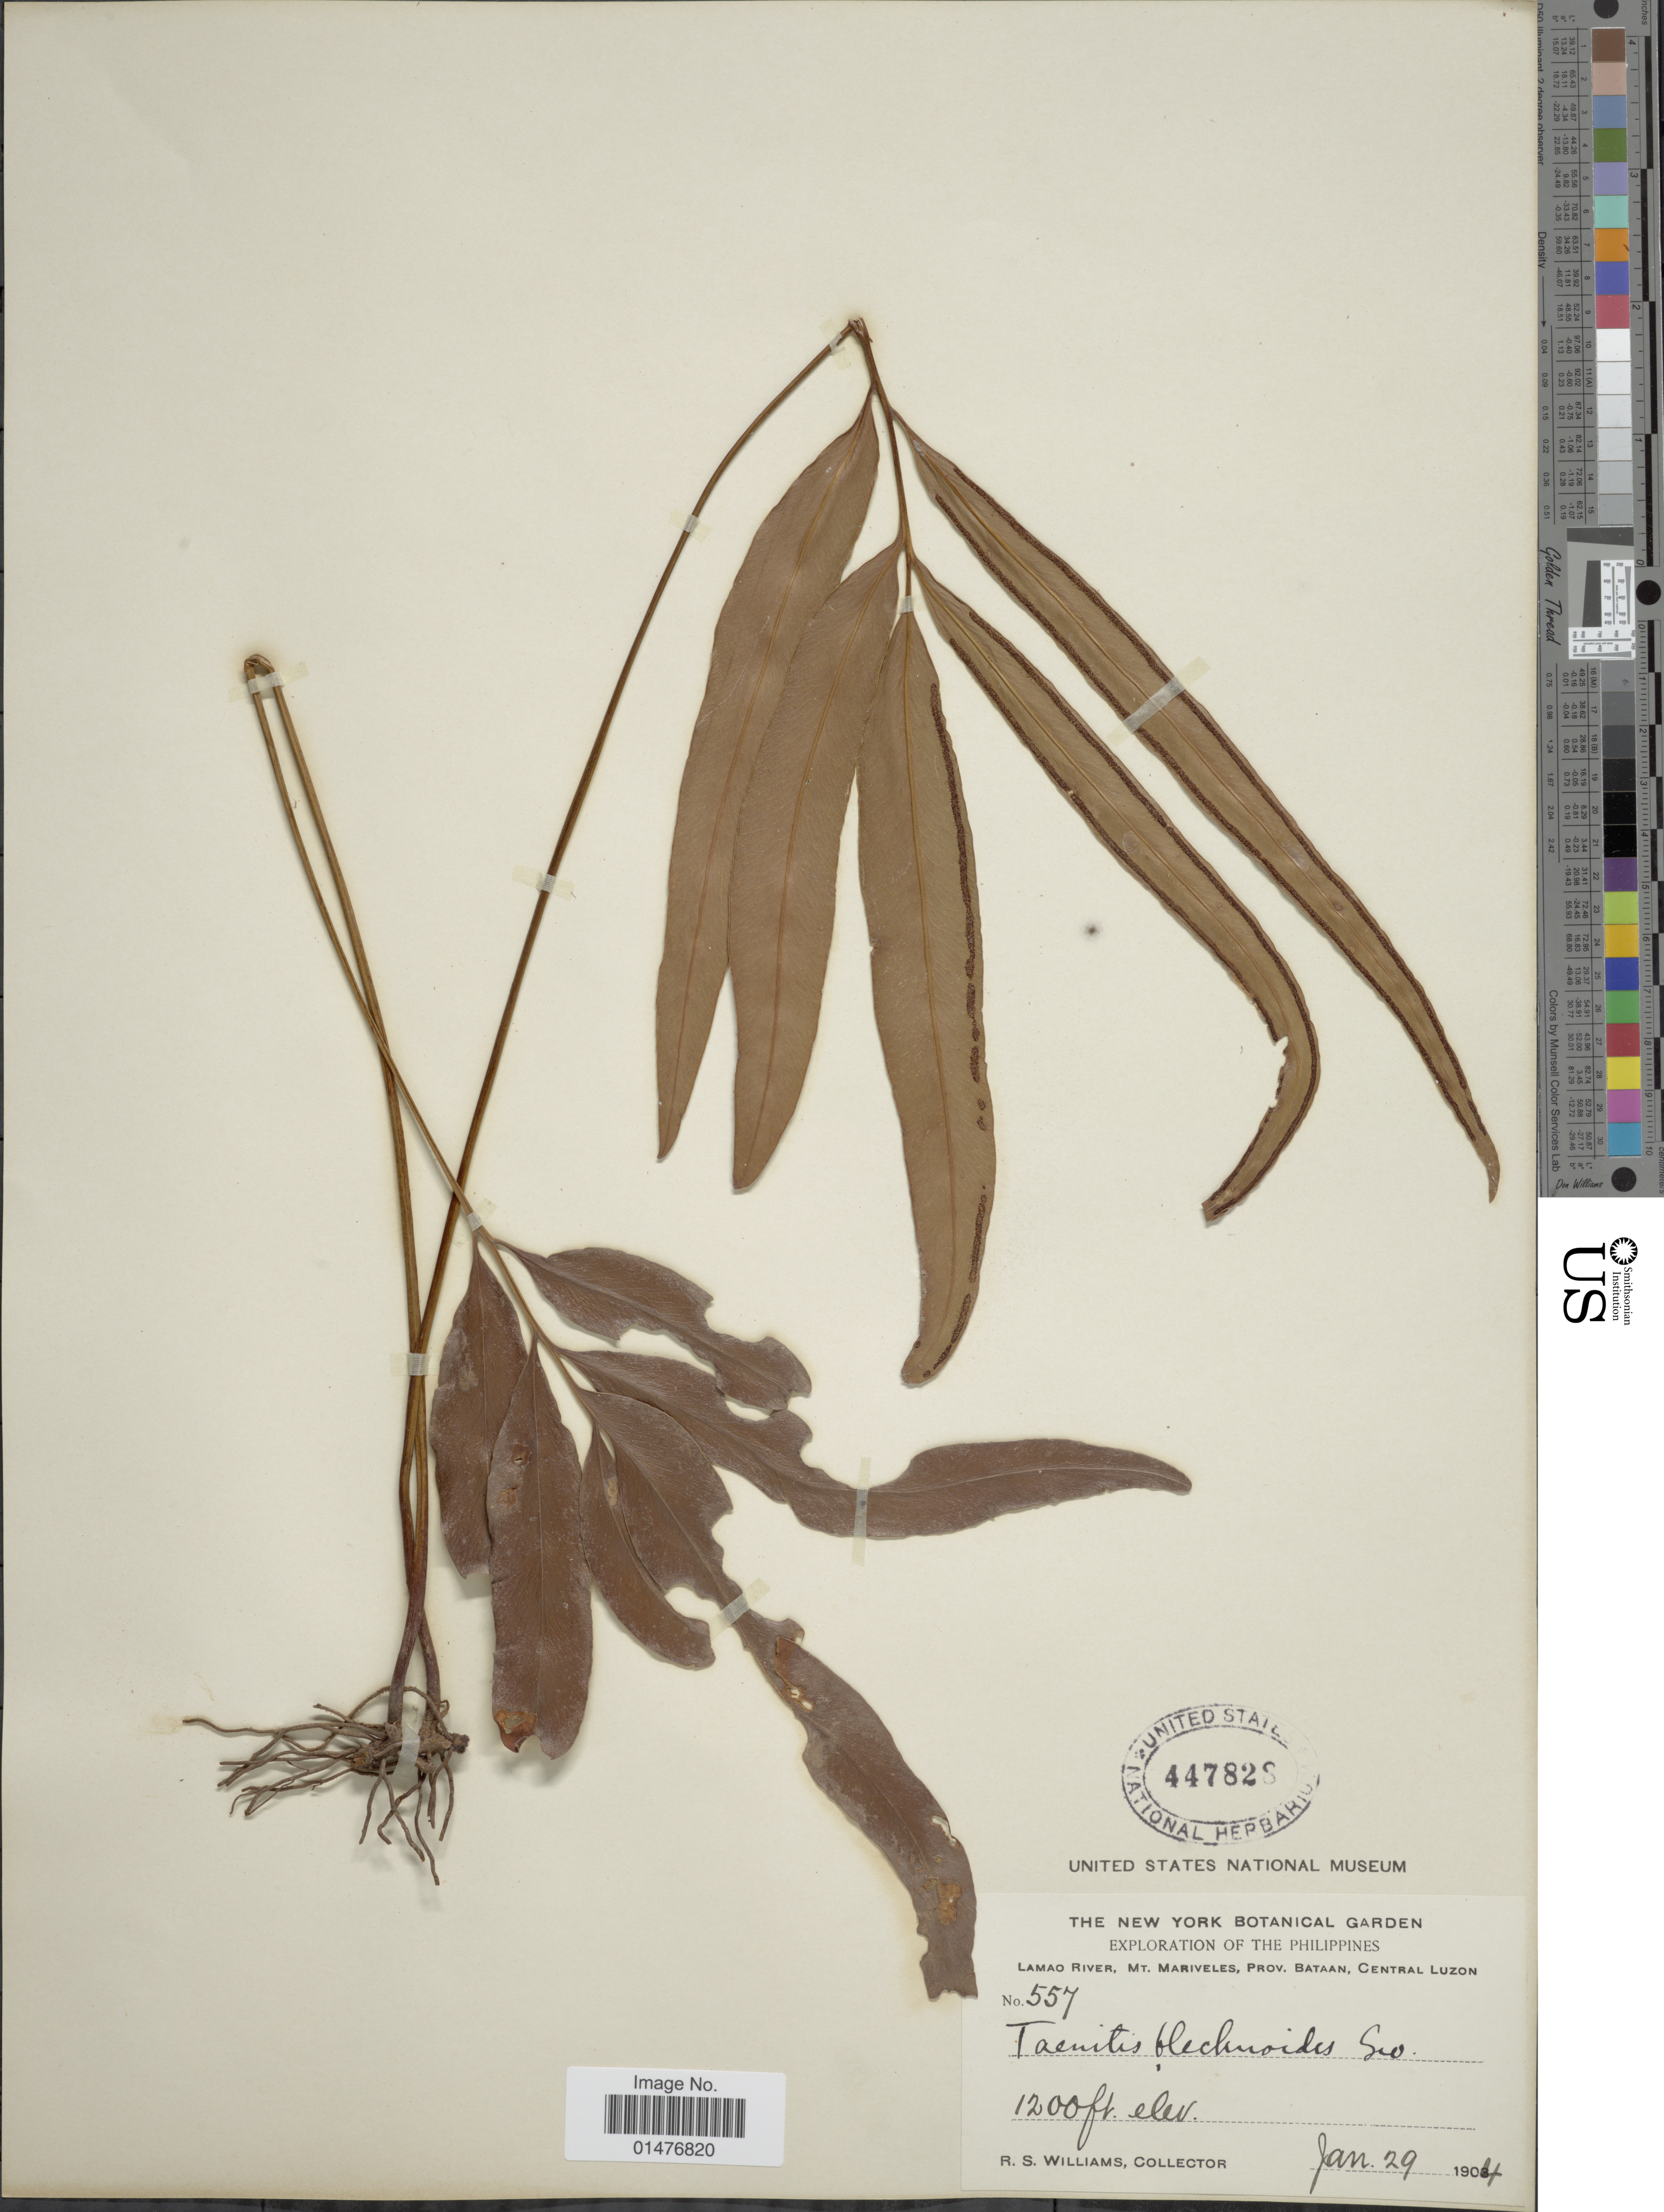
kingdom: Plantae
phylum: Tracheophyta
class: Polypodiopsida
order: Polypodiales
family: Pteridaceae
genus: Taenitis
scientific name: Taenitis blechnoides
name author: (Willd.) Sw.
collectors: R. S. Williams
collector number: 557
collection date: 1904-01-19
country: Philippines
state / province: Central Luzon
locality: Lamao River, Mt. Mariveles, Prov. Bataan, Central Luzon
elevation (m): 366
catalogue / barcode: US 447828